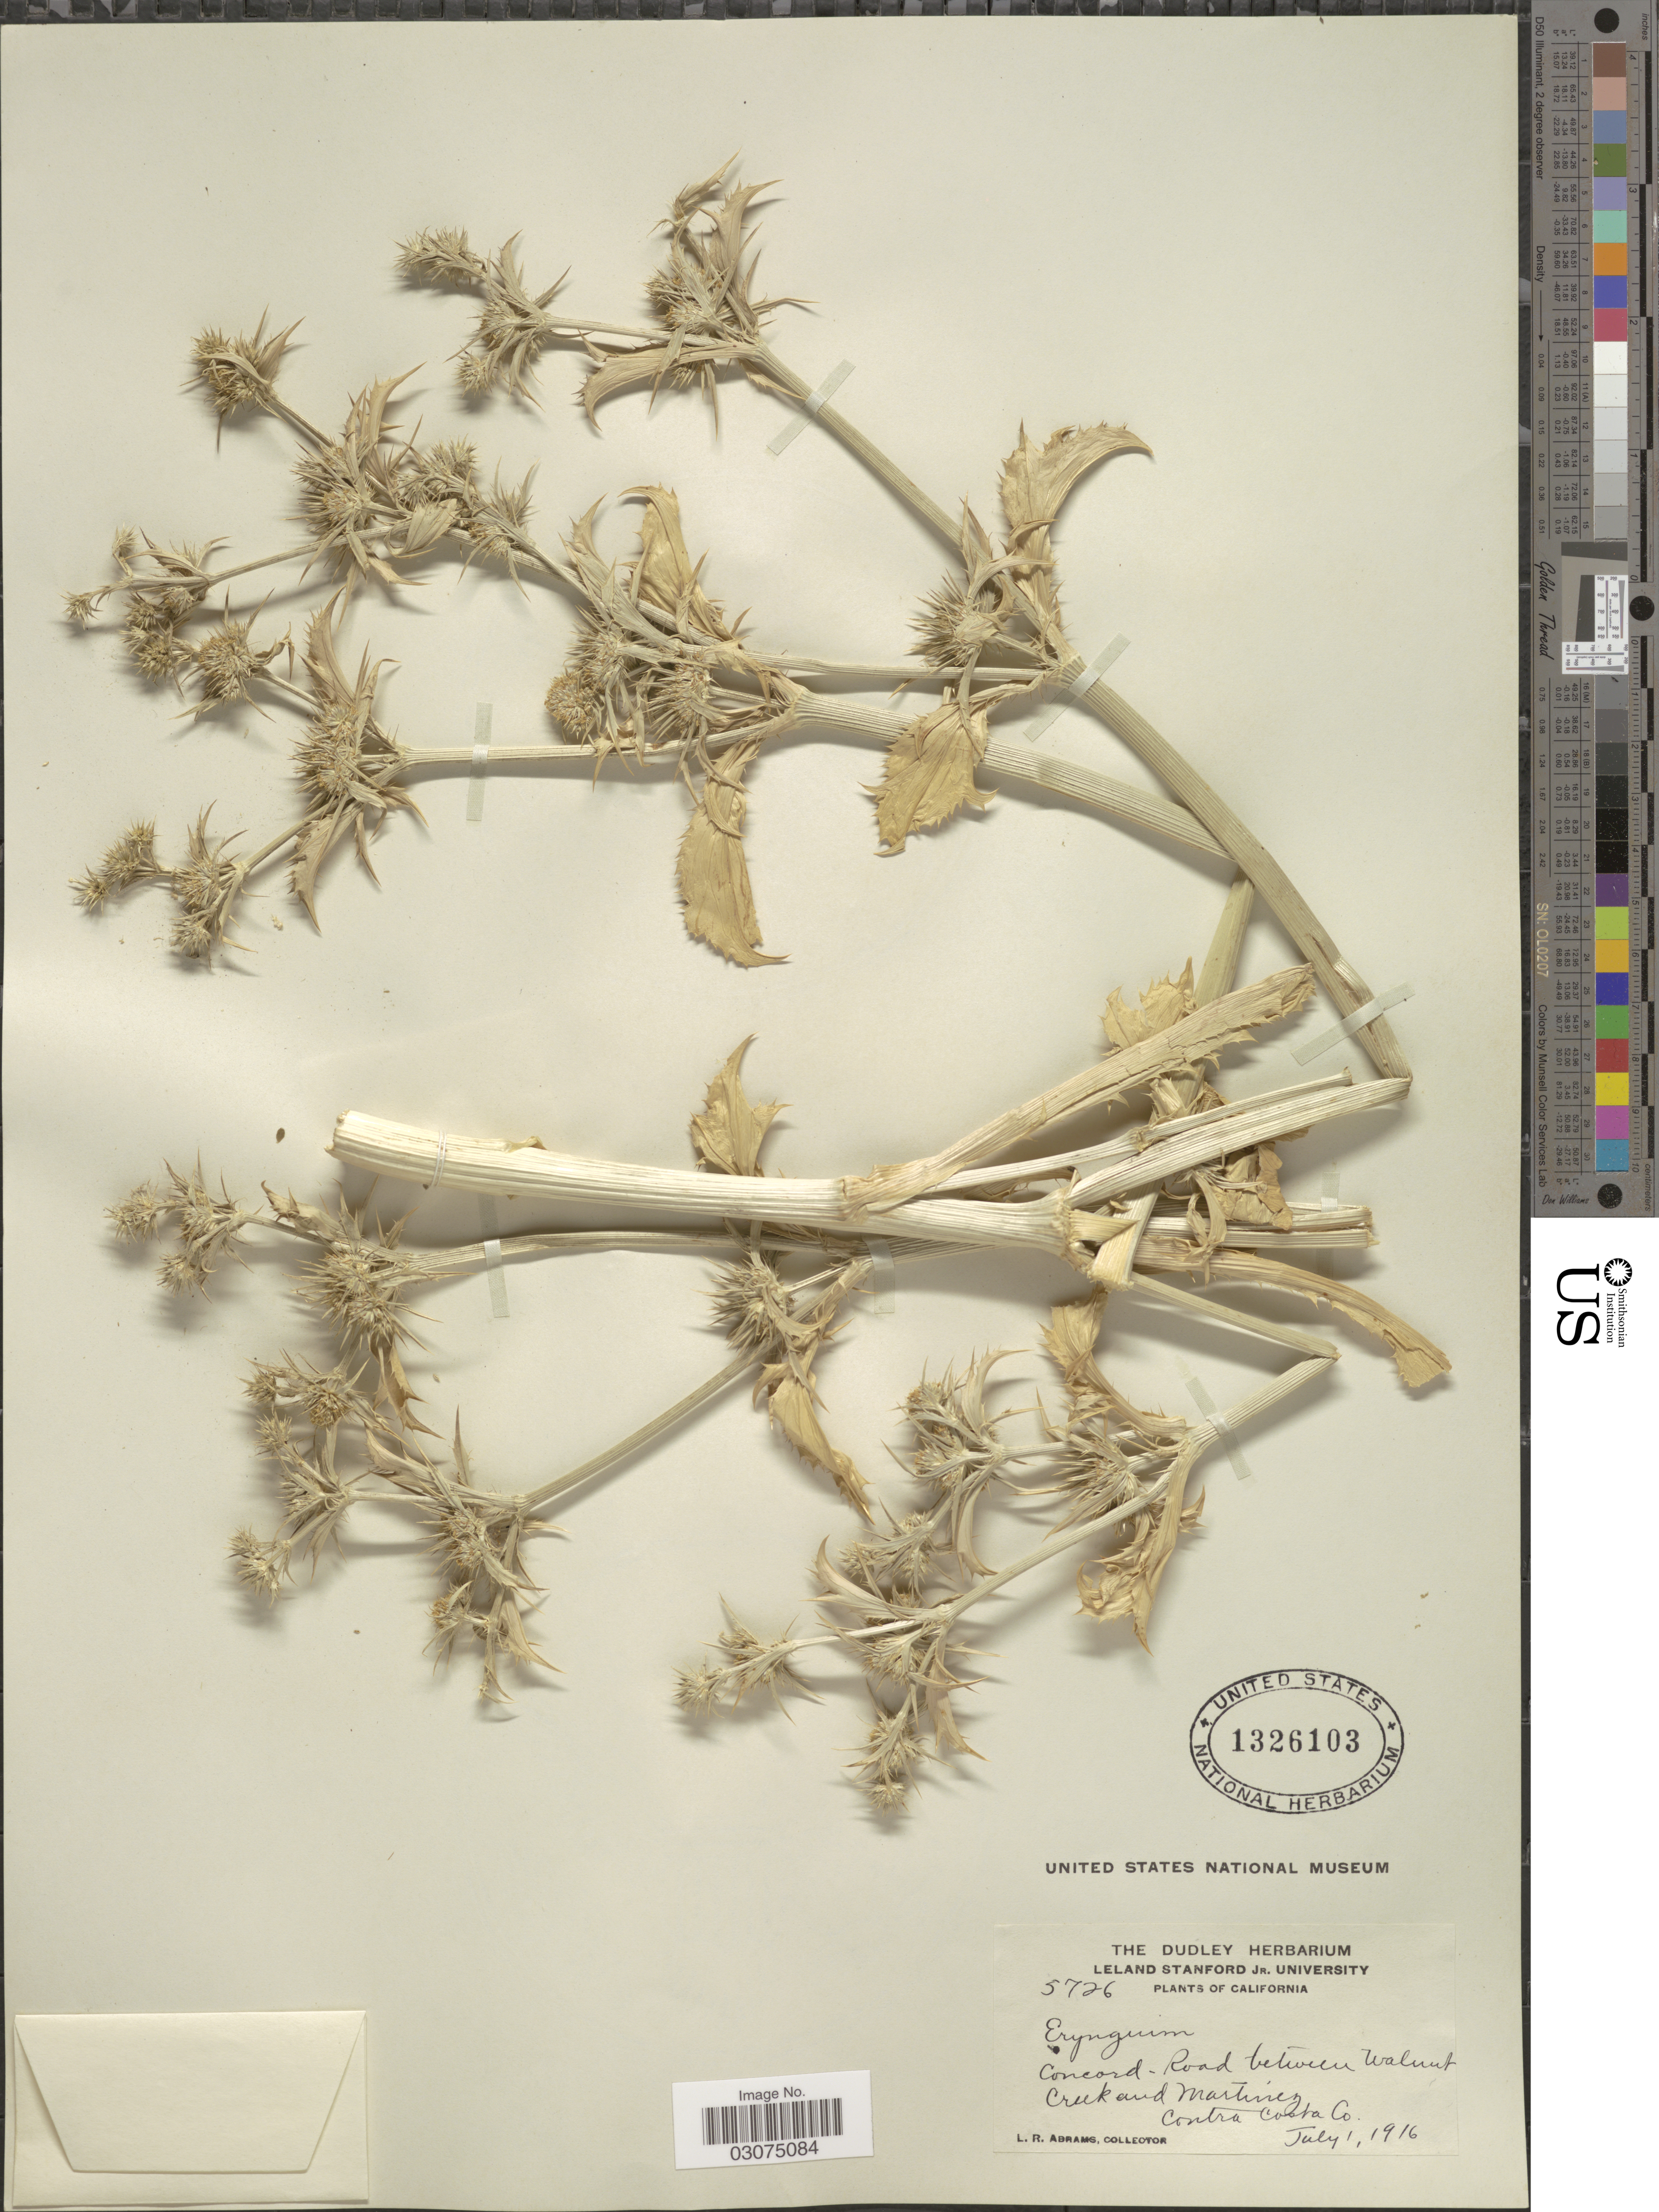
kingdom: Plantae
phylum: Tracheophyta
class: Magnoliopsida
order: Apiales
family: Apiaceae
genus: Eryngium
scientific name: Eryngium vaseyi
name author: J.M. Coult. & Rose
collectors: L. Abrams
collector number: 5726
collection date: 1916-07-01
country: United States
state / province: California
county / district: Contra Costa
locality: Concord - Road between Walnut Creek and Martinez Contra Costa Co.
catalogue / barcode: US 1326103